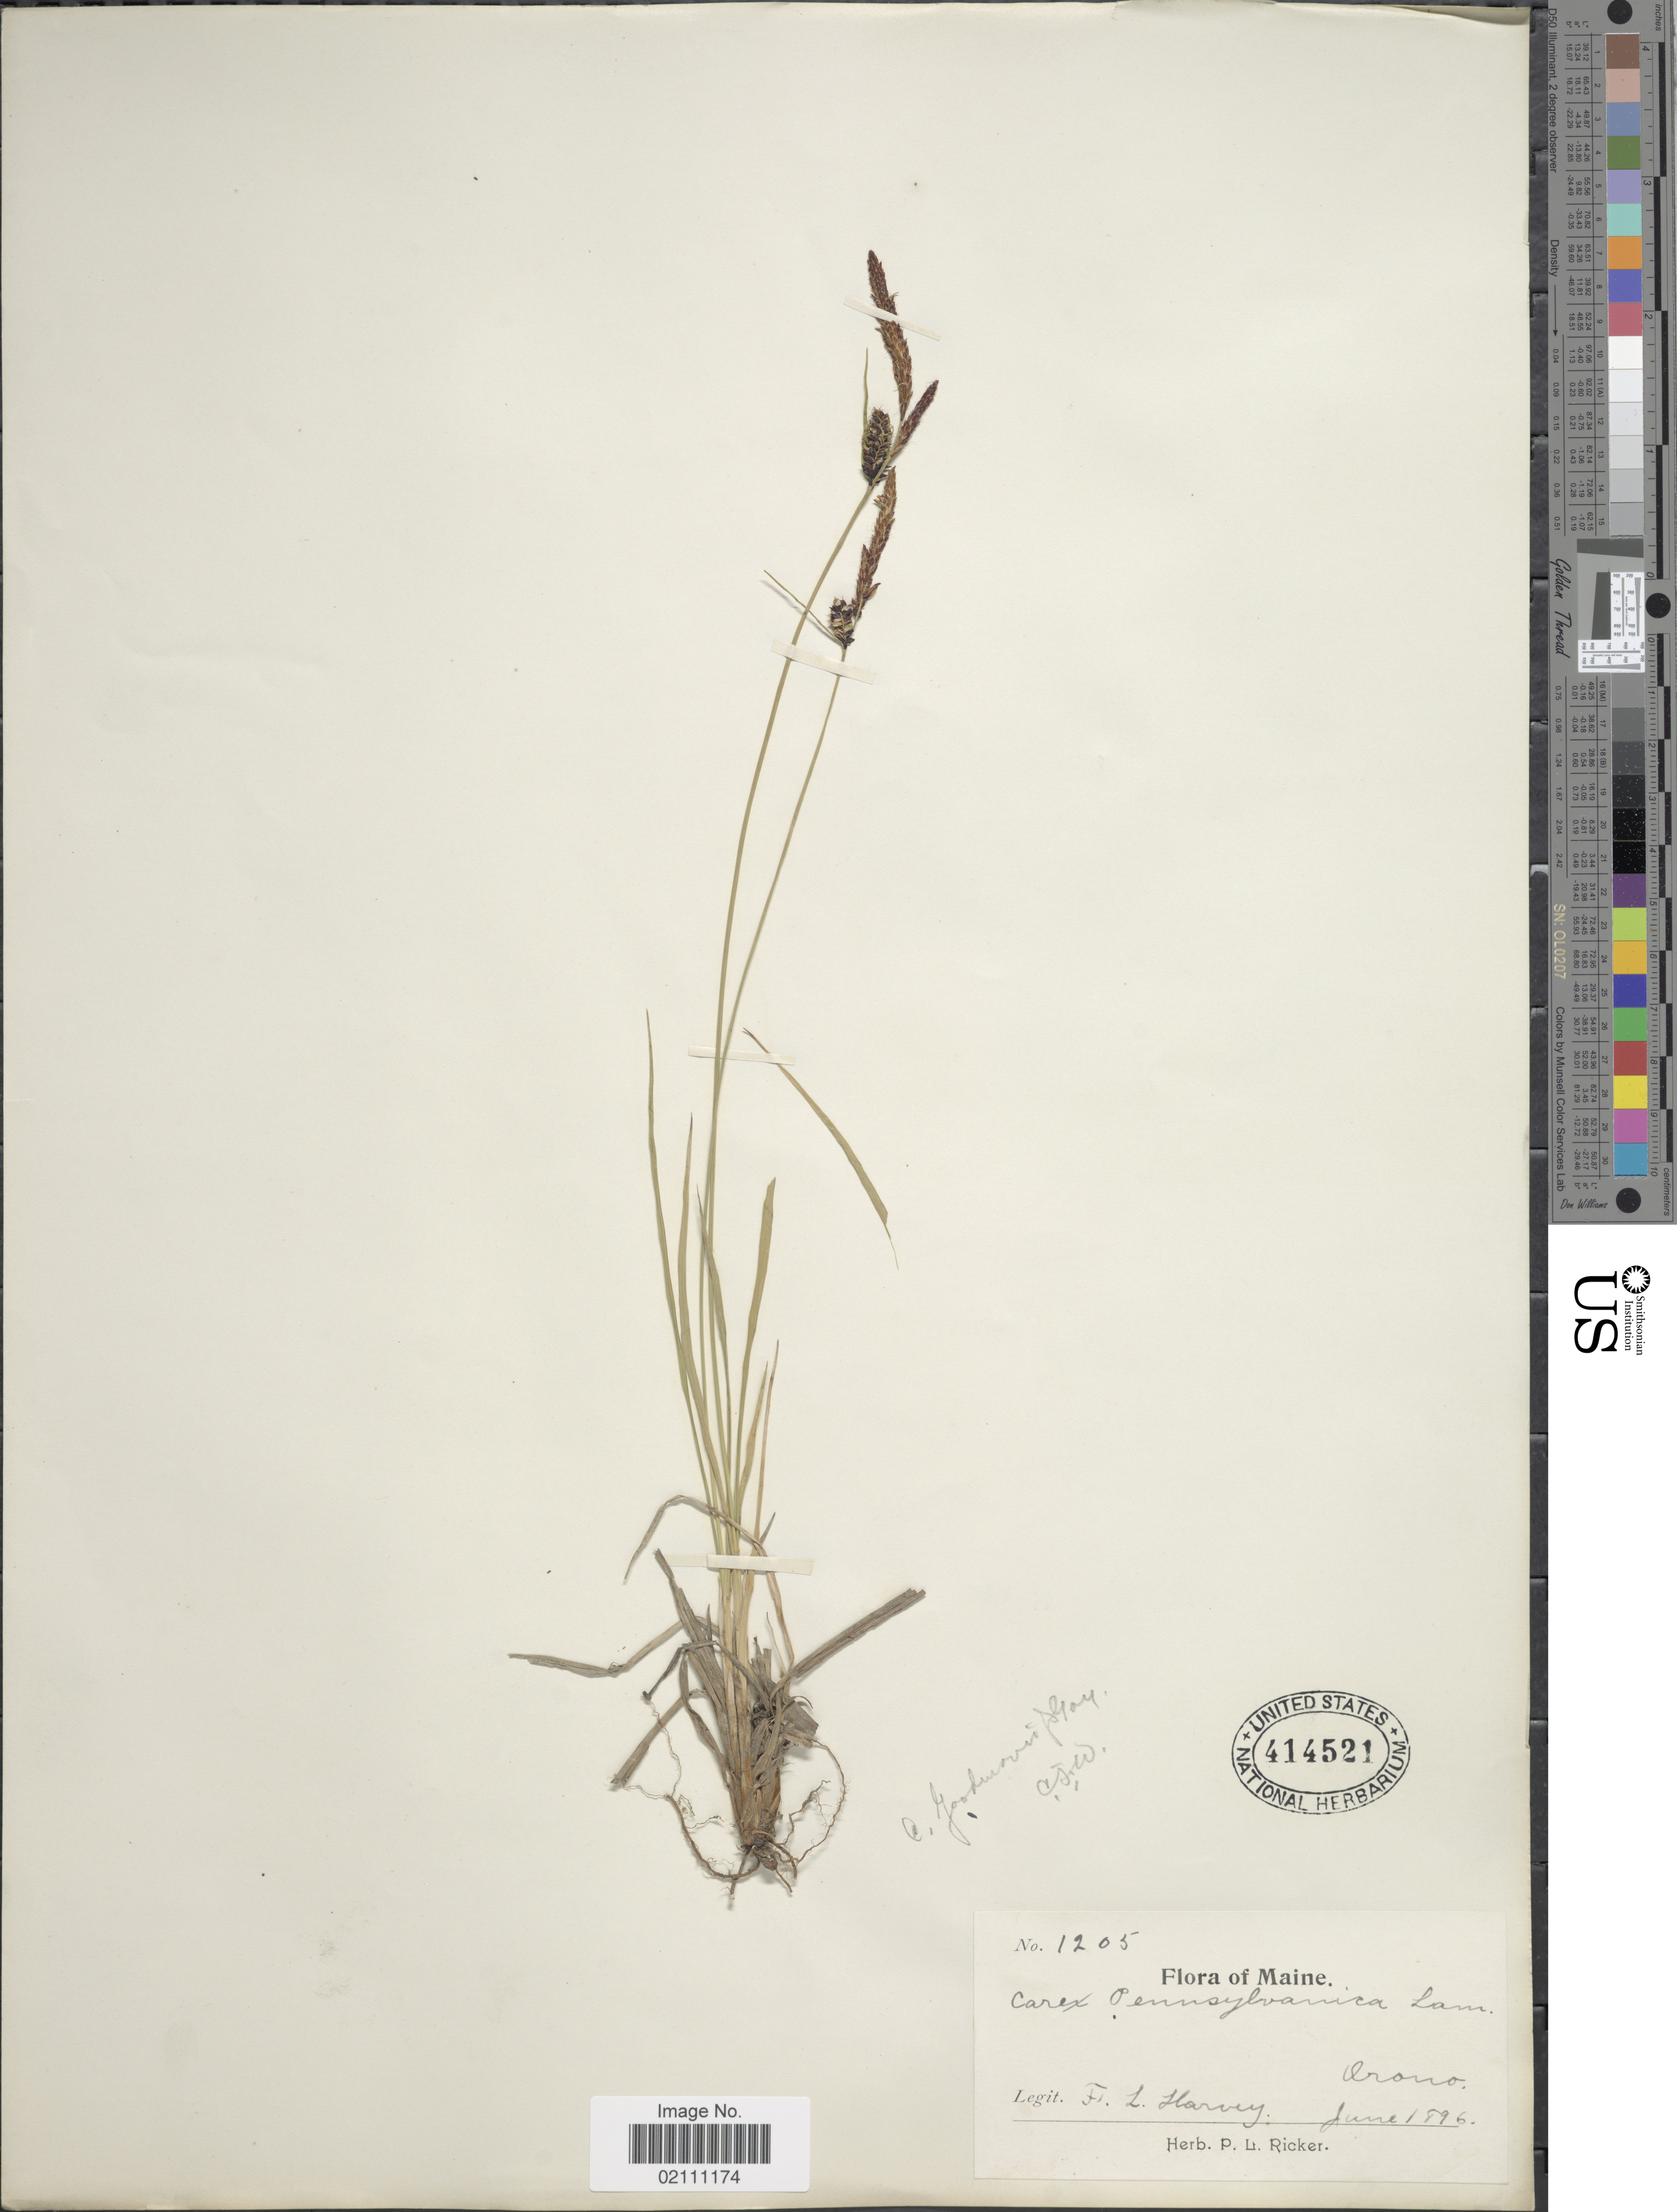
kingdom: Plantae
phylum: Tracheophyta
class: Liliopsida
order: Poales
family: Cyperaceae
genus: Carex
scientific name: Carex nigra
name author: (L.) Reichard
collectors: F. L. Harvey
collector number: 1205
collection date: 1876-06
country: United States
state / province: Maine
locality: Orono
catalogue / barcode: US 414521